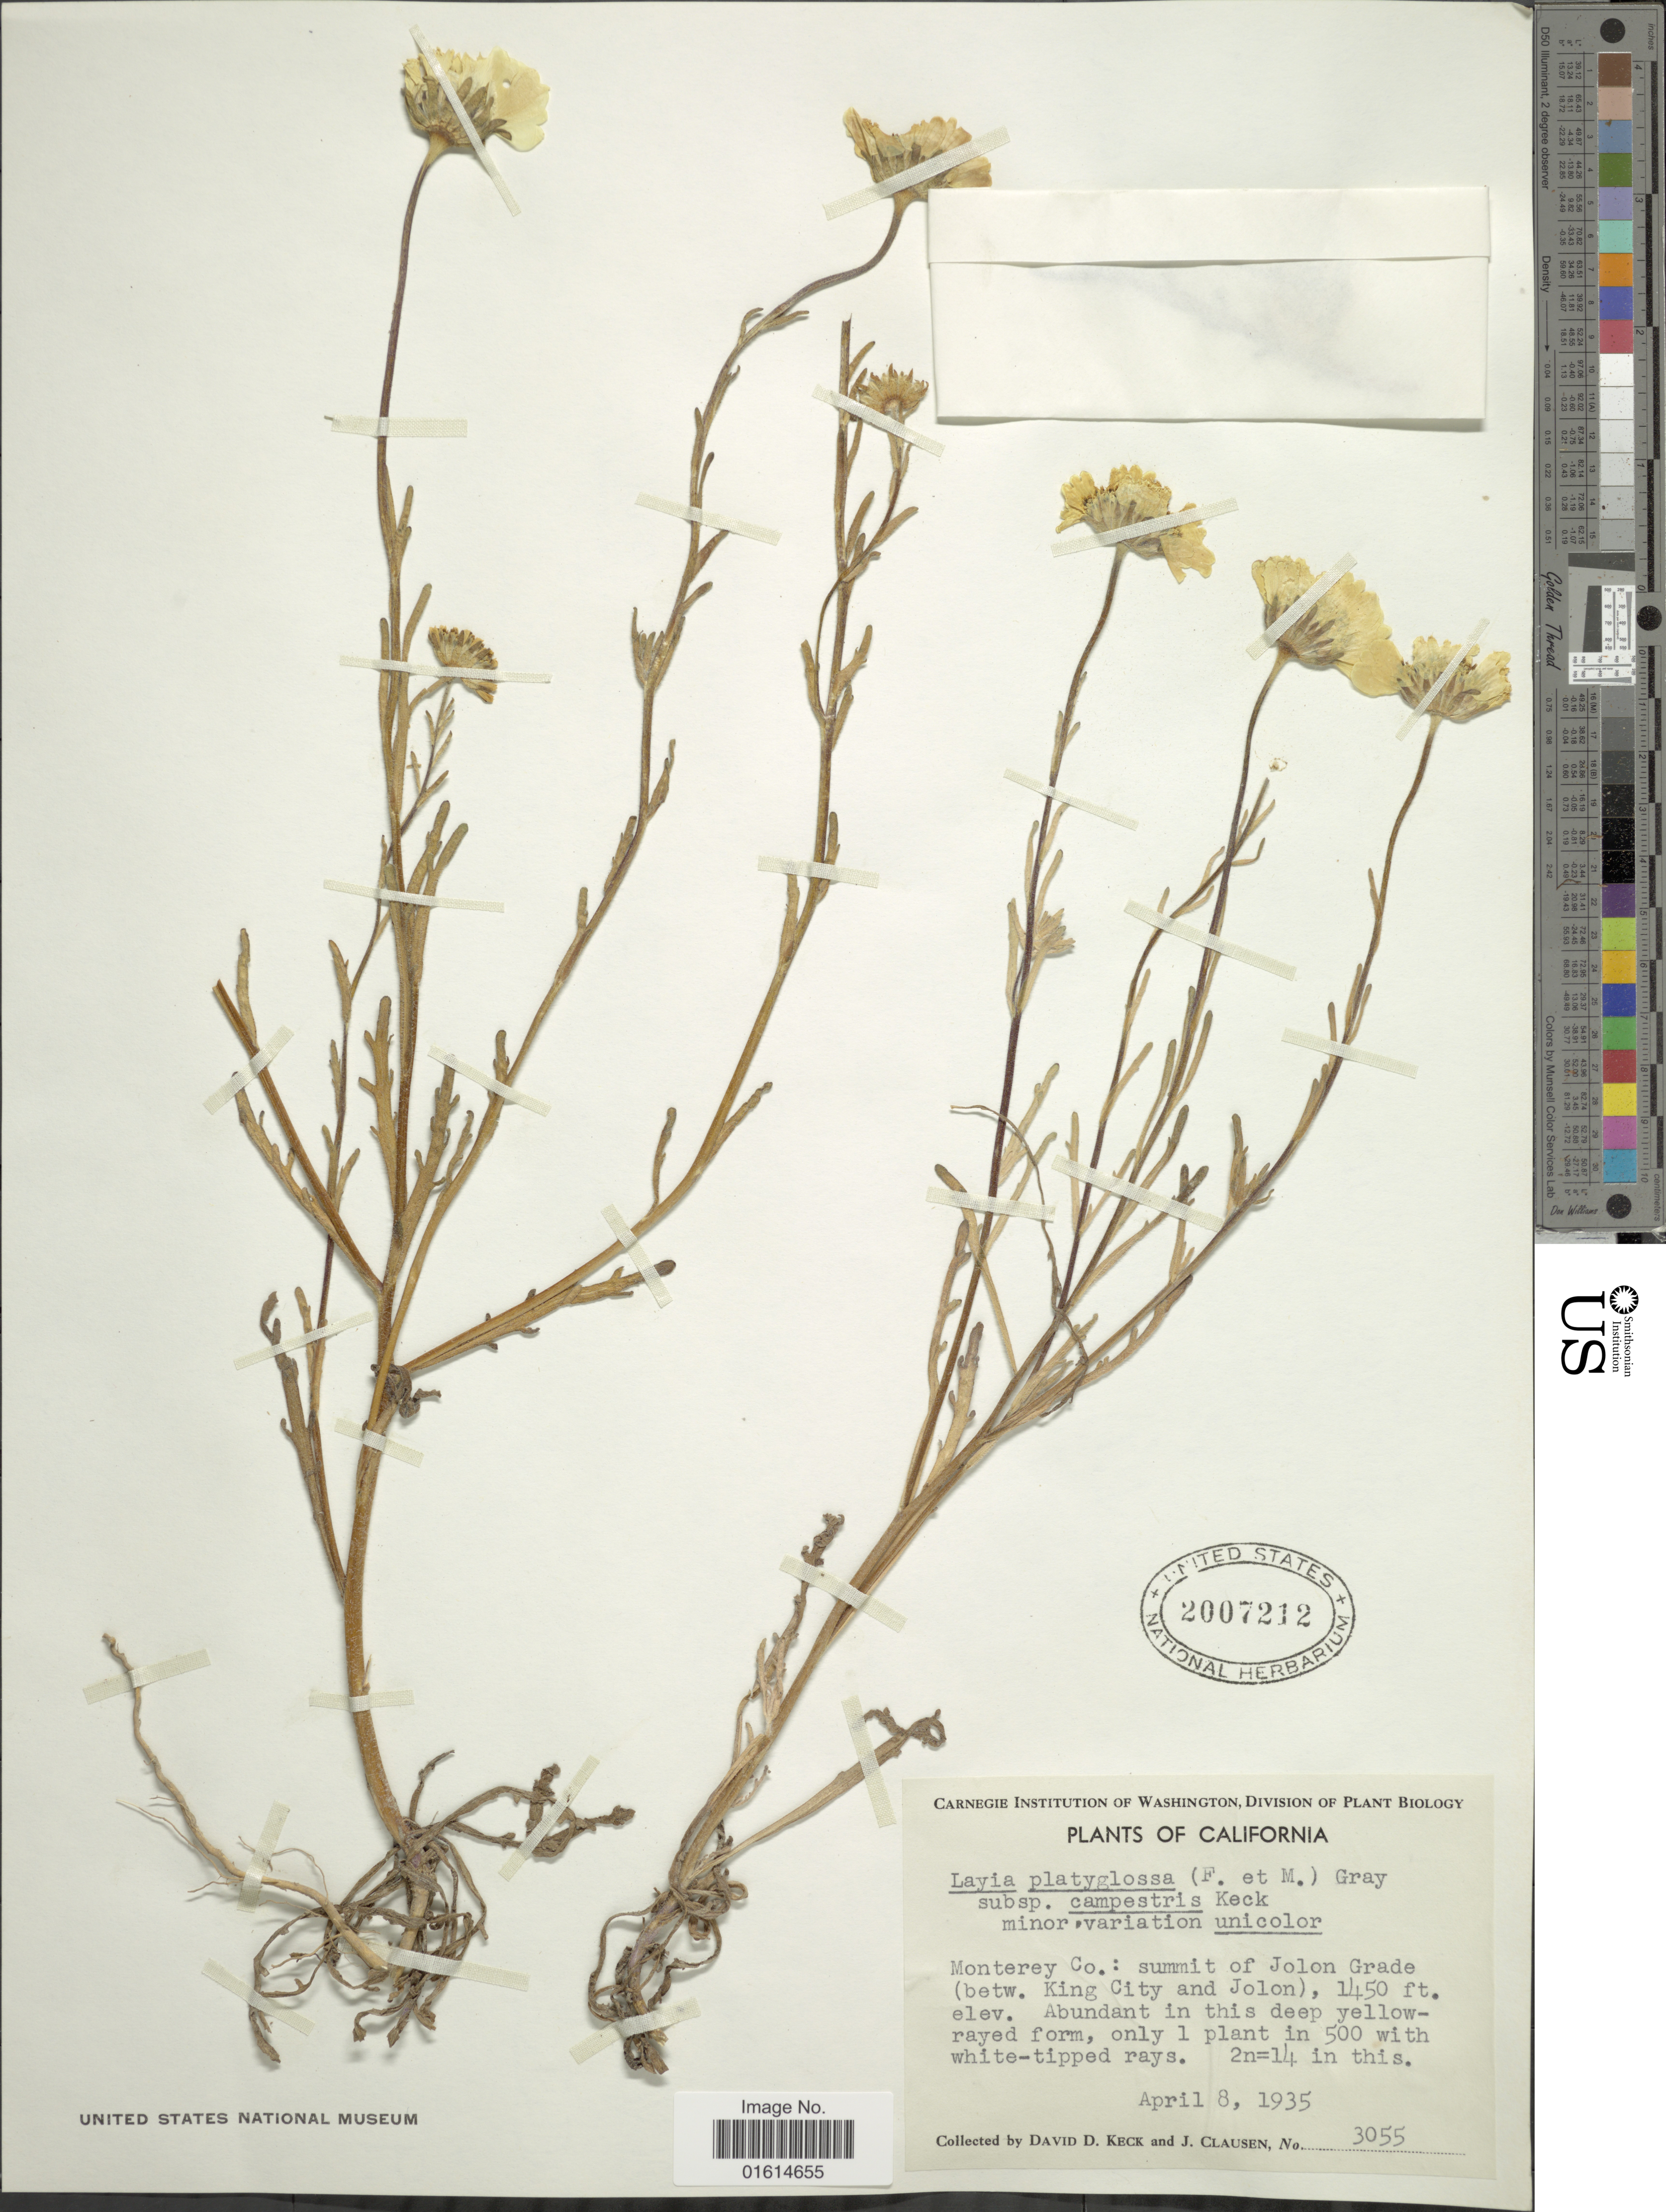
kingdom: Plantae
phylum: Tracheophyta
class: Magnoliopsida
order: Asterales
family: Asteraceae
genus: Layia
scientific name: Layia platyglossa subsp. campestris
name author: D.D. Keck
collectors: D. D. Keck & J. Clausen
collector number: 3055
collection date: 1935-04-08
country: United States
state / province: California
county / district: Monterey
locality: Monterey Co., summit of Jolon Grade (betw. King City and Jolon)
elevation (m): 442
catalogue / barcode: US 2007212